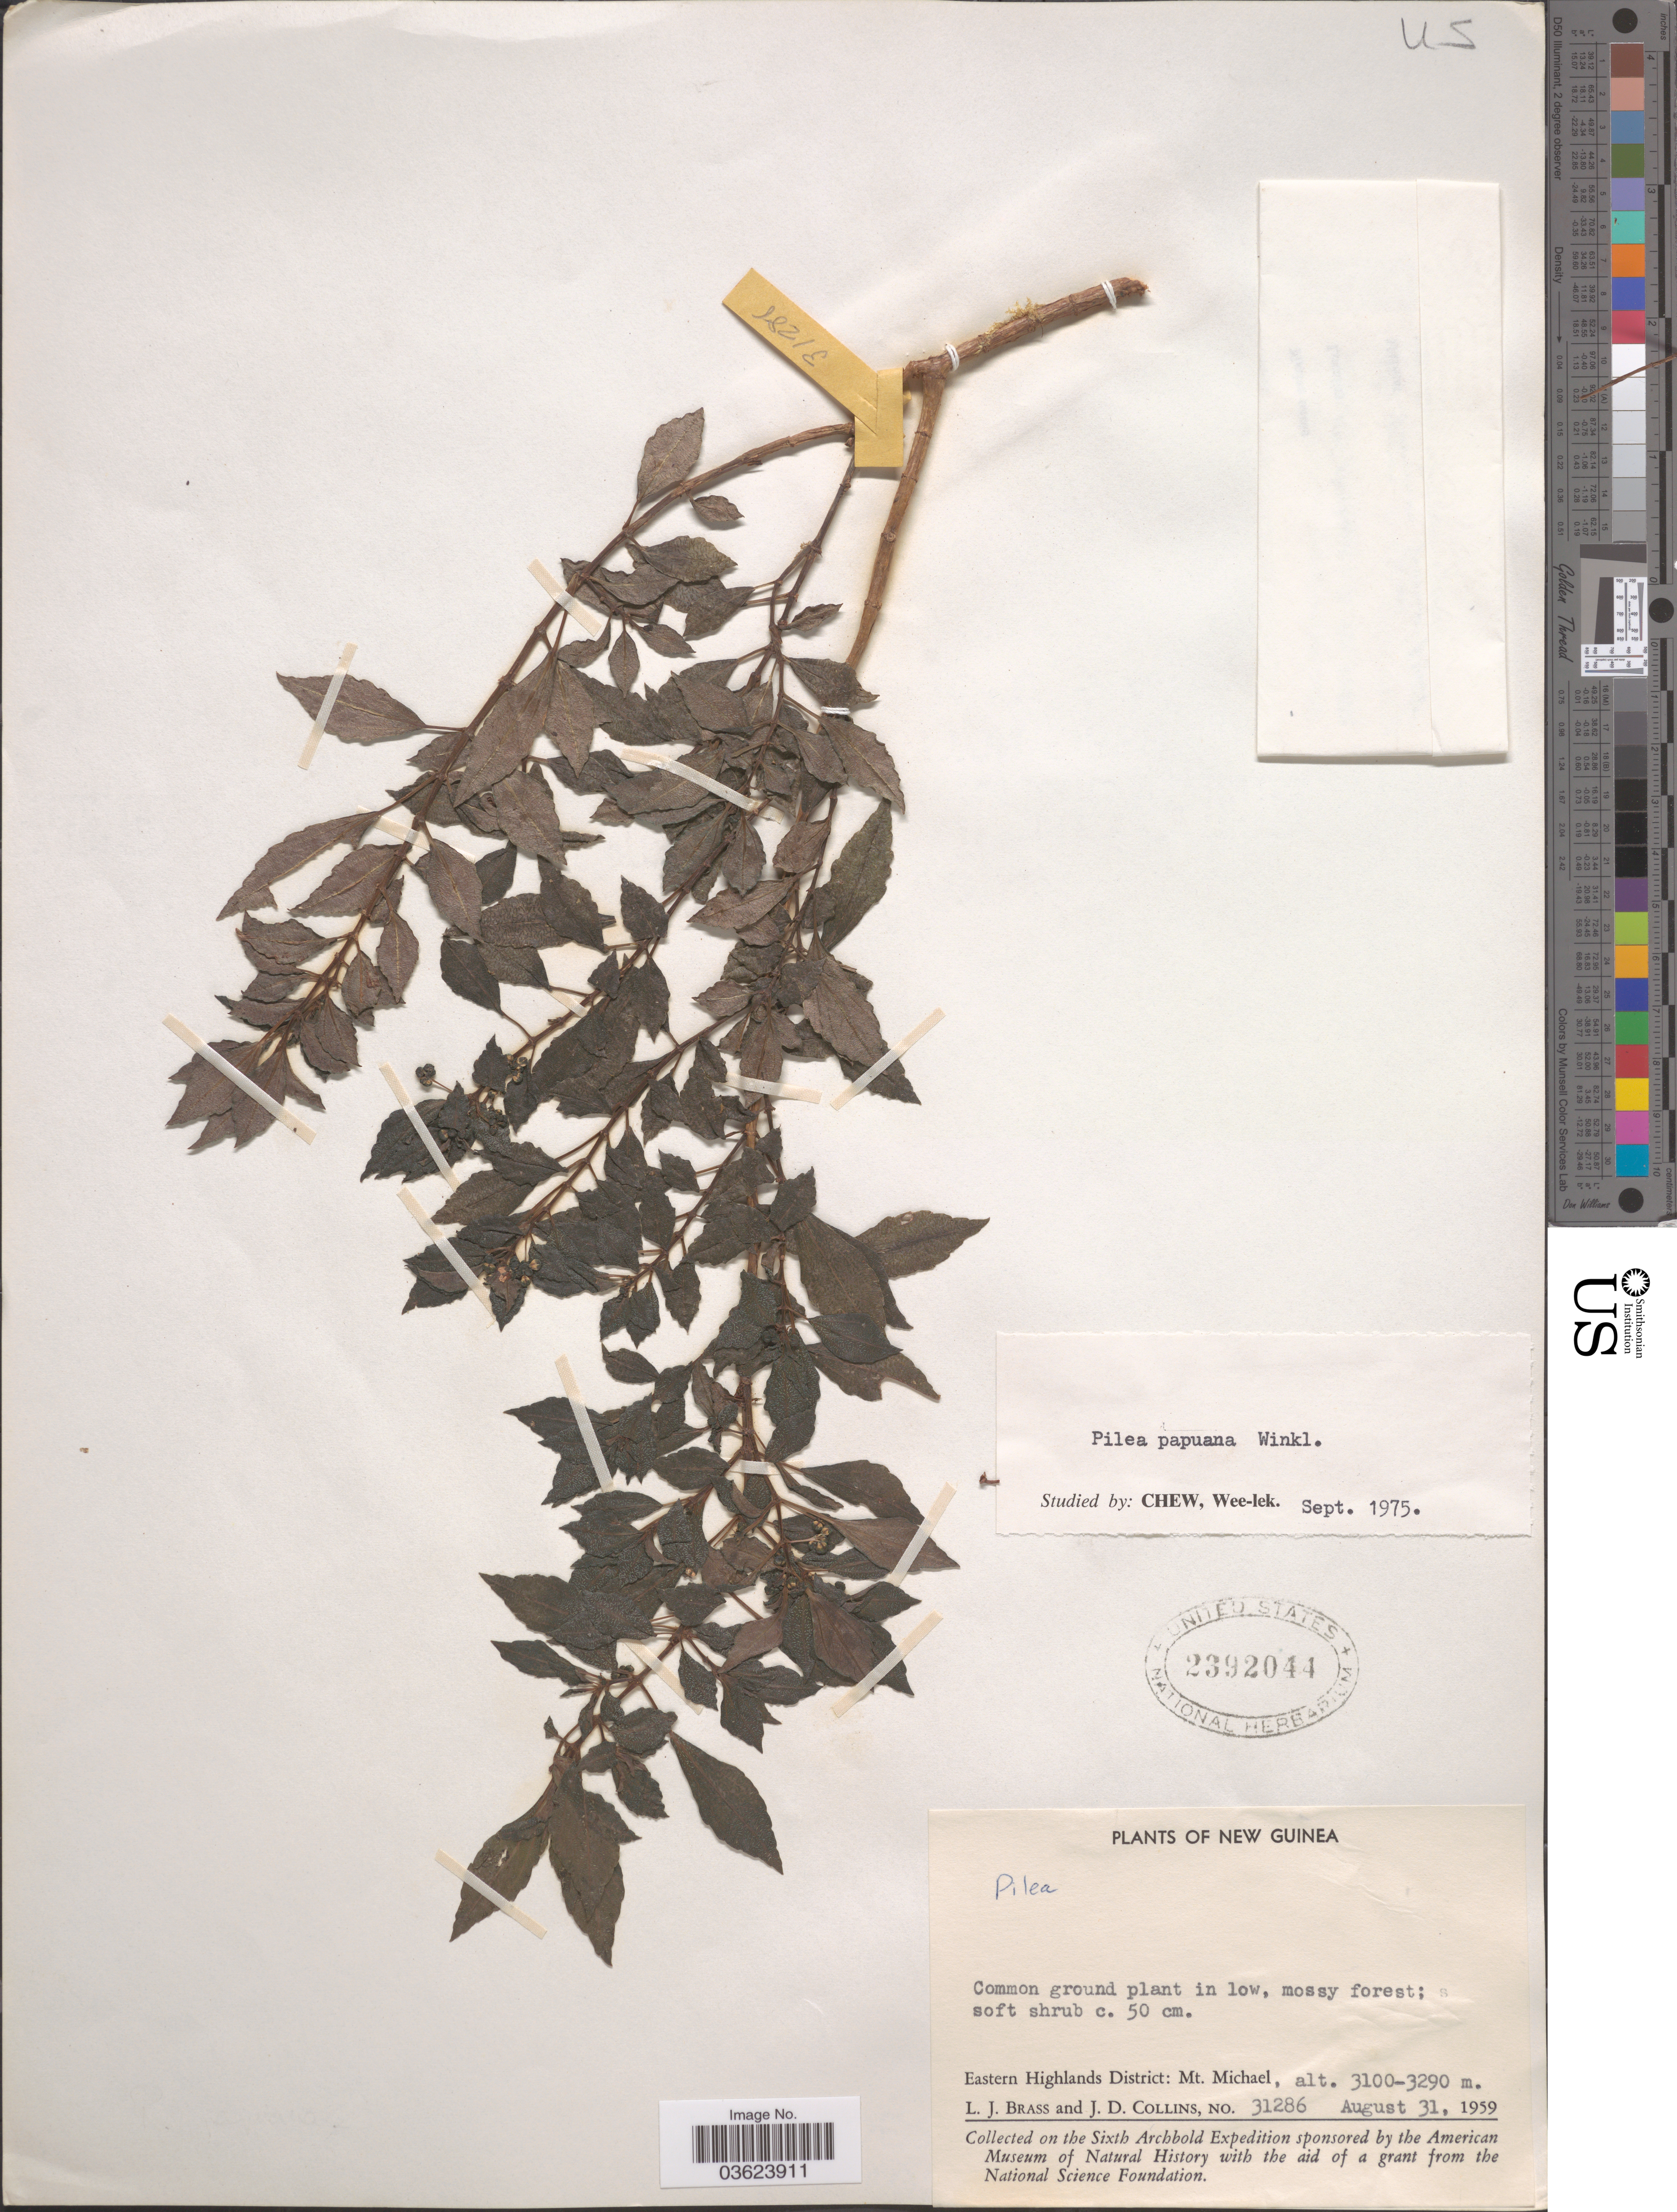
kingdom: Plantae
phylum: Tracheophyta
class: Magnoliopsida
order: Rosales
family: Urticaceae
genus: Pilea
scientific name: Pilea papuana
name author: Stapf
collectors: L. J. Brass & J. Collins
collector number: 31286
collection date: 1959-08-31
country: Papua New Guinea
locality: New Guinea. Eastern Highlands District: Mt. Michael.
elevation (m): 3100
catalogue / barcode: US 2392044